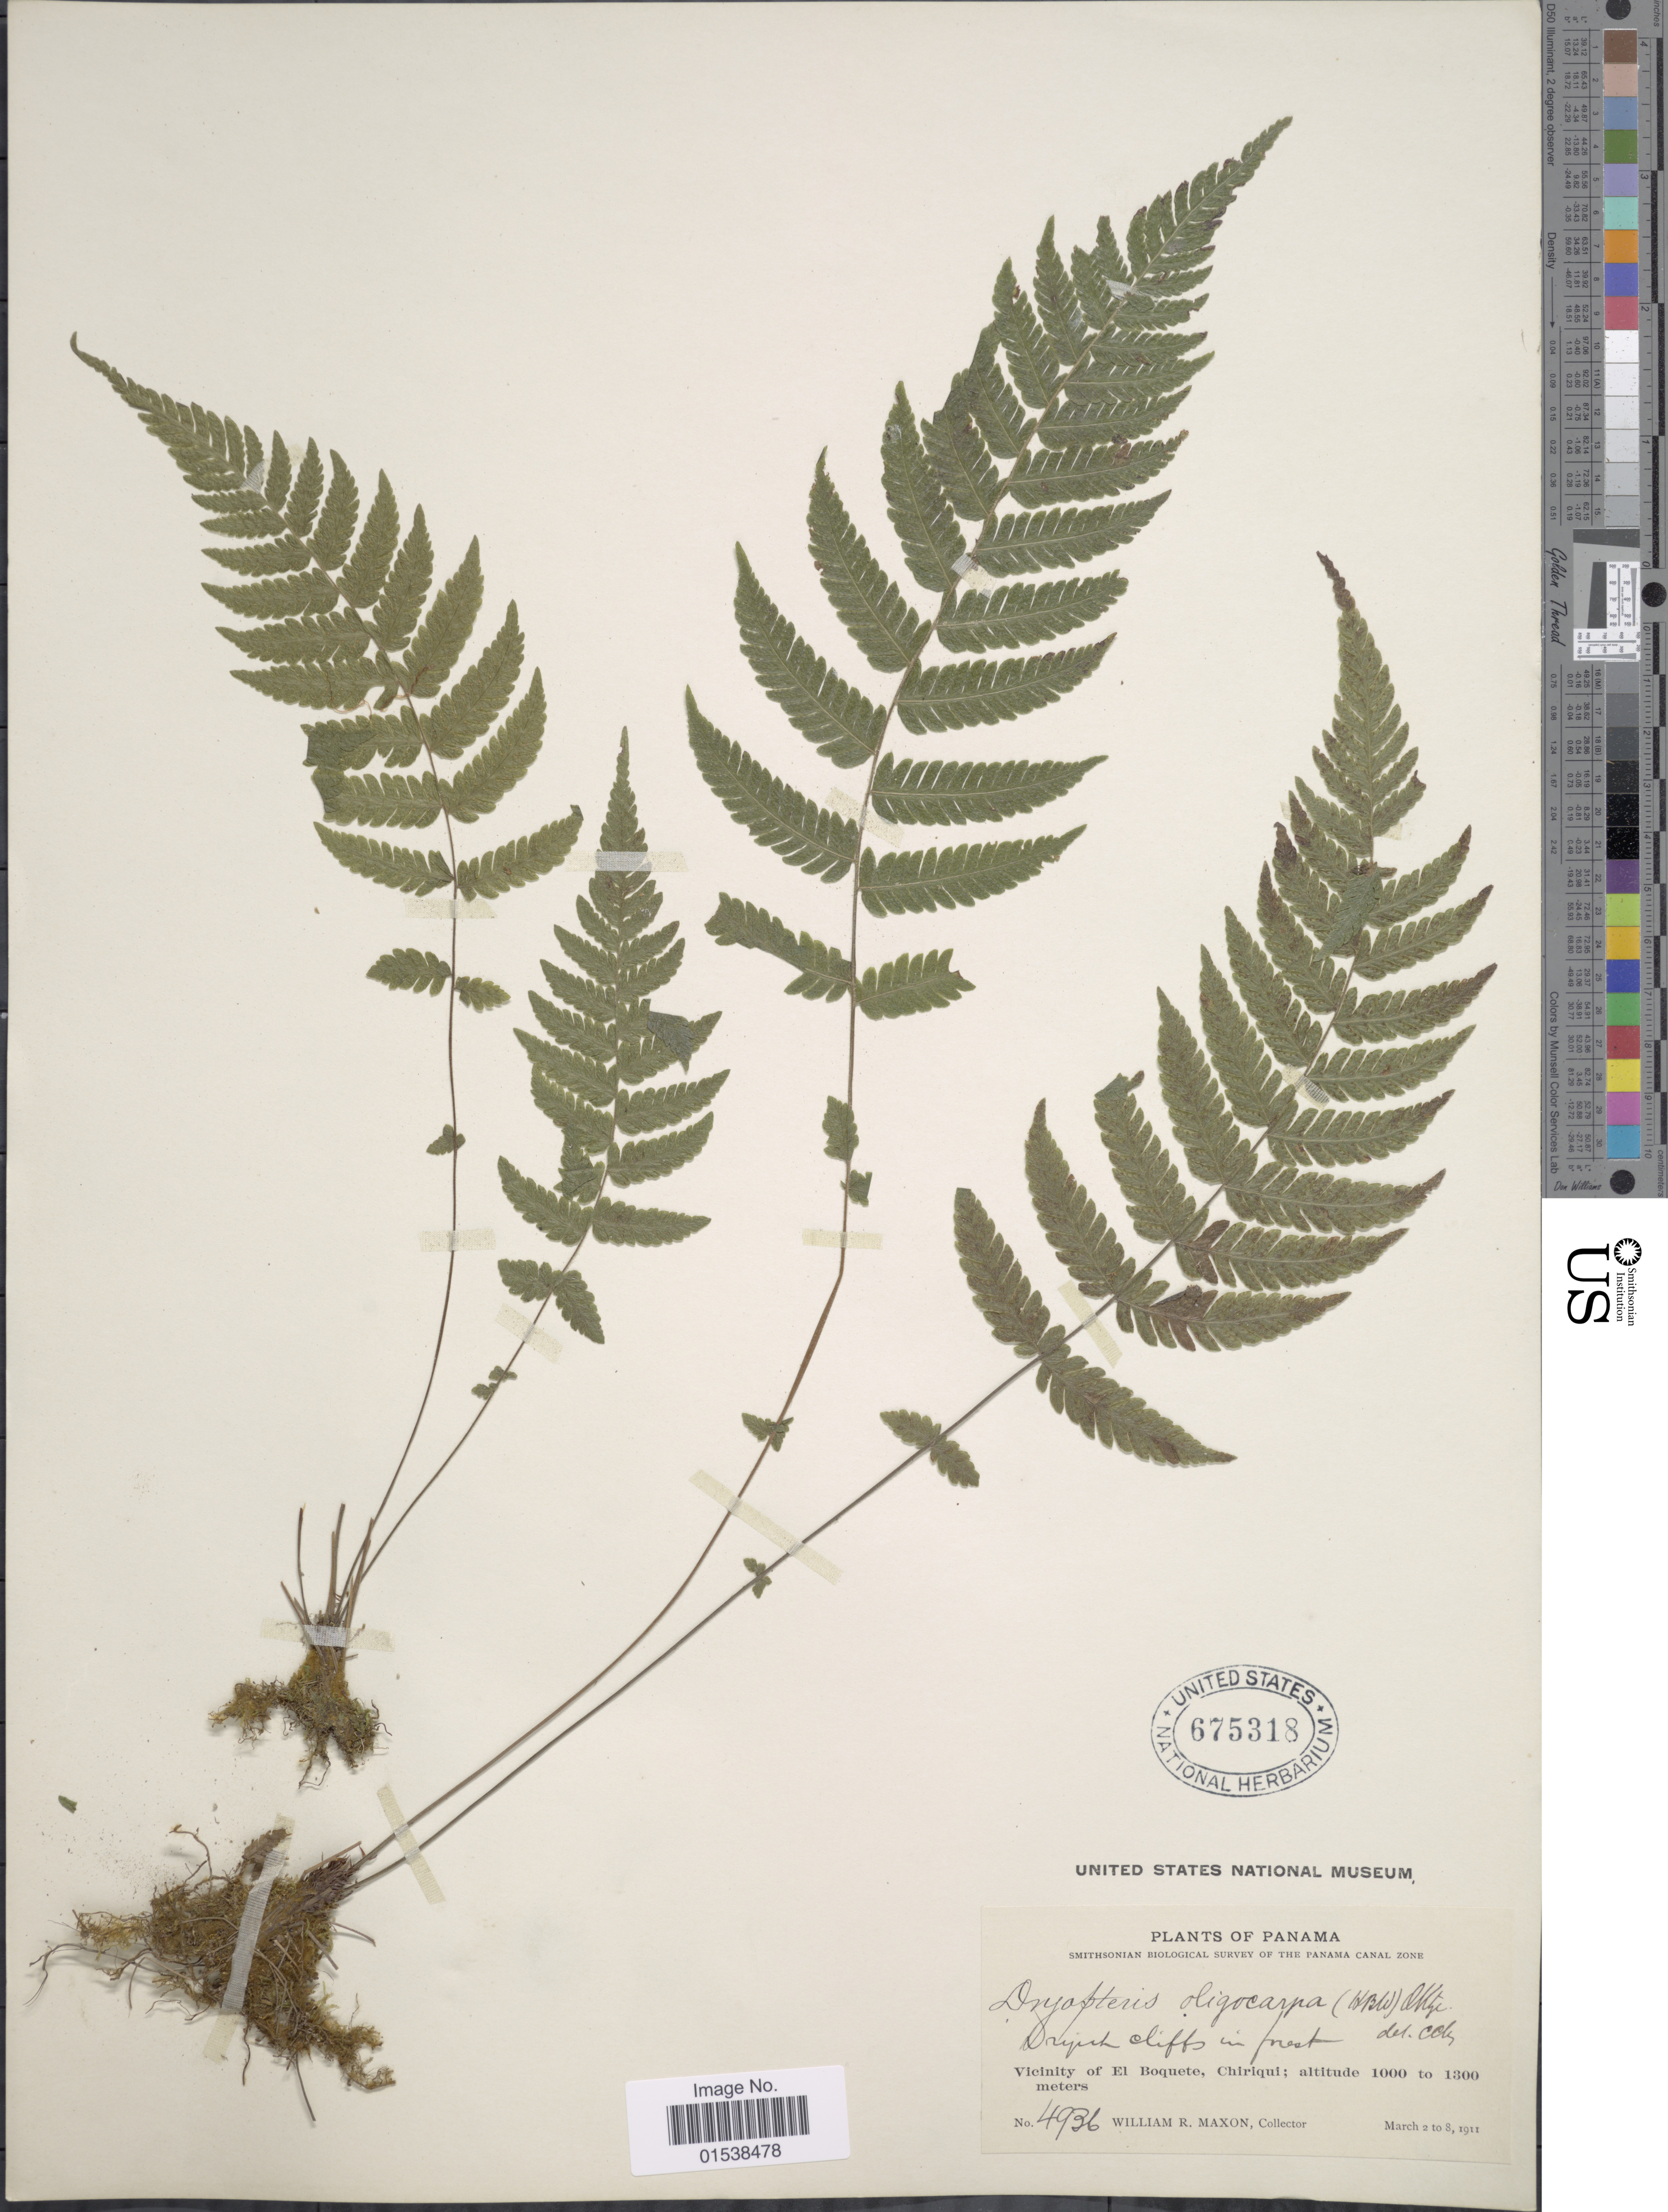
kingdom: Plantae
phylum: Tracheophyta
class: Polypodiopsida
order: Polypodiales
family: Thelypteridaceae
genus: Amauropelta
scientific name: Amauropelta oligocarpa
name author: (Humb. & Bonpl. ex Willd.) Pic. Serm.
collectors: W. R. Maxon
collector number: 4936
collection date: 1911-03-02/1911-03-08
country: Panama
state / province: Chiriqui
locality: Vicinity of El Boquete, Chiriqui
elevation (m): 1000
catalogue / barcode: US 675318